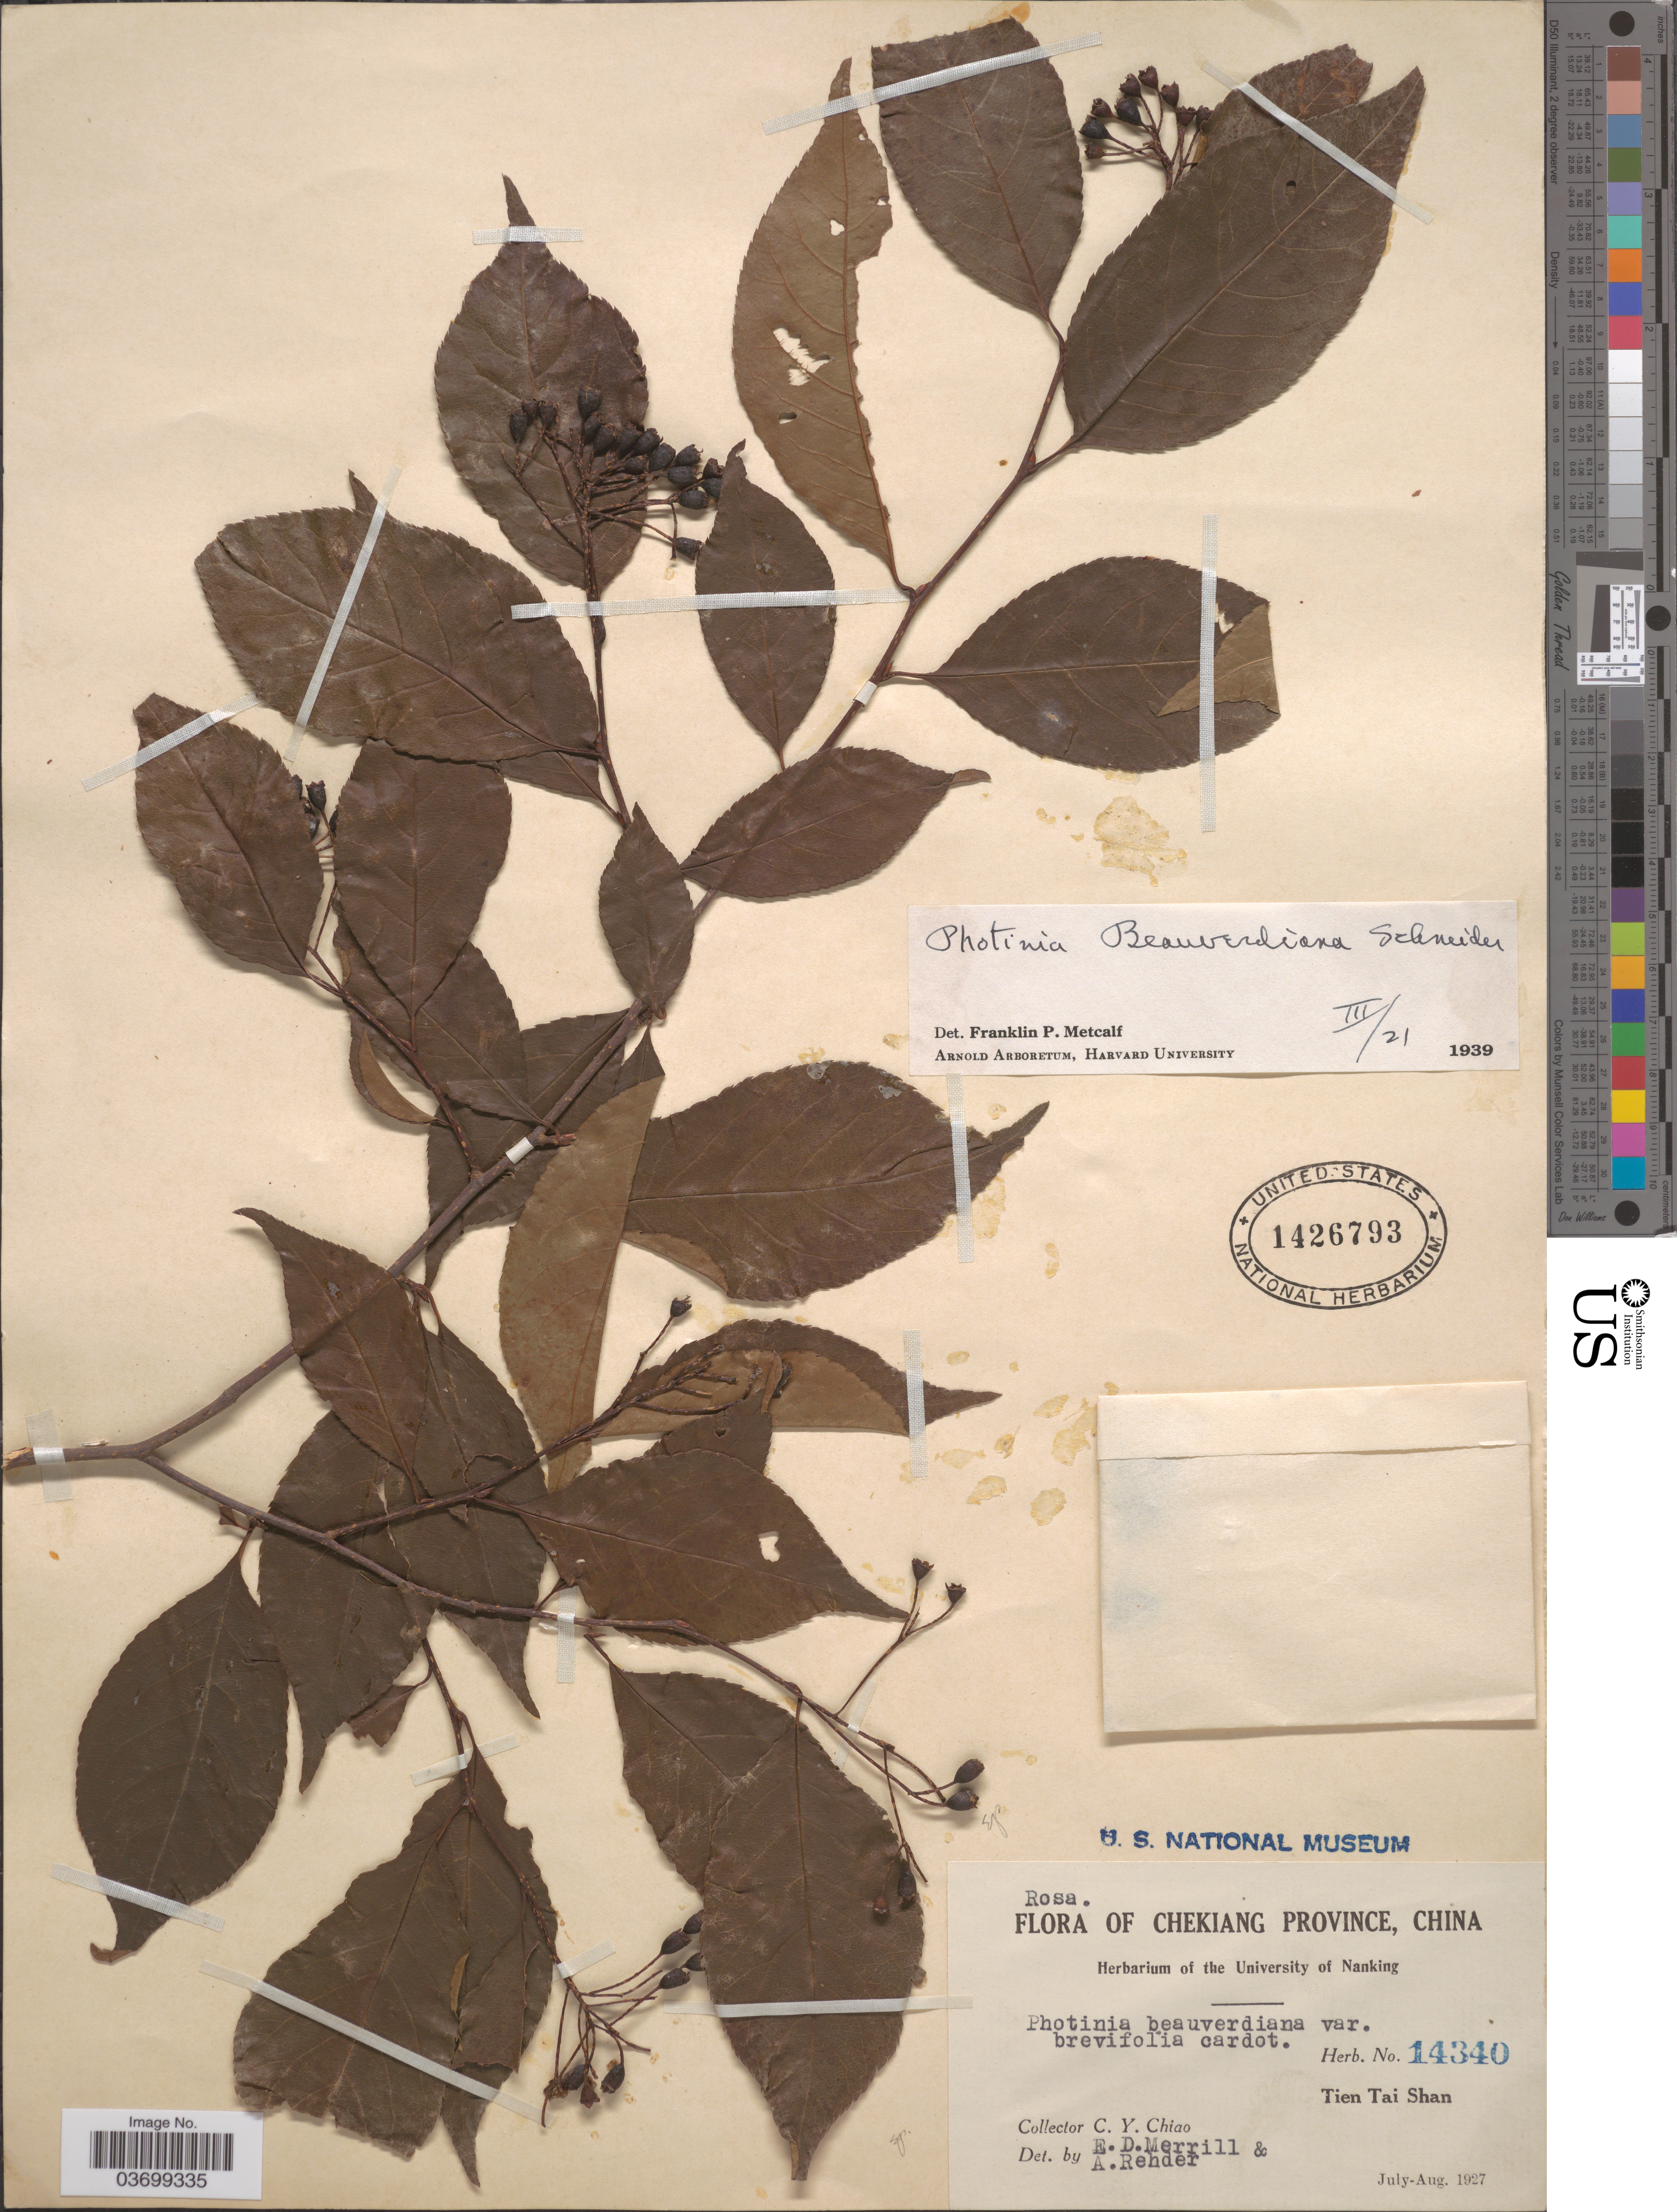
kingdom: Plantae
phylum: Tracheophyta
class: Magnoliopsida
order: Rosales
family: Rosaceae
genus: Photinia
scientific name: Photinia beauverdiana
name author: C.K. Schneid.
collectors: C. Y. Chiao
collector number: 14340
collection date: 1927-07/1927-08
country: China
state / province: Zhejiang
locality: Chekiang Province. Tien Tai Shan.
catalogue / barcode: US 1426793